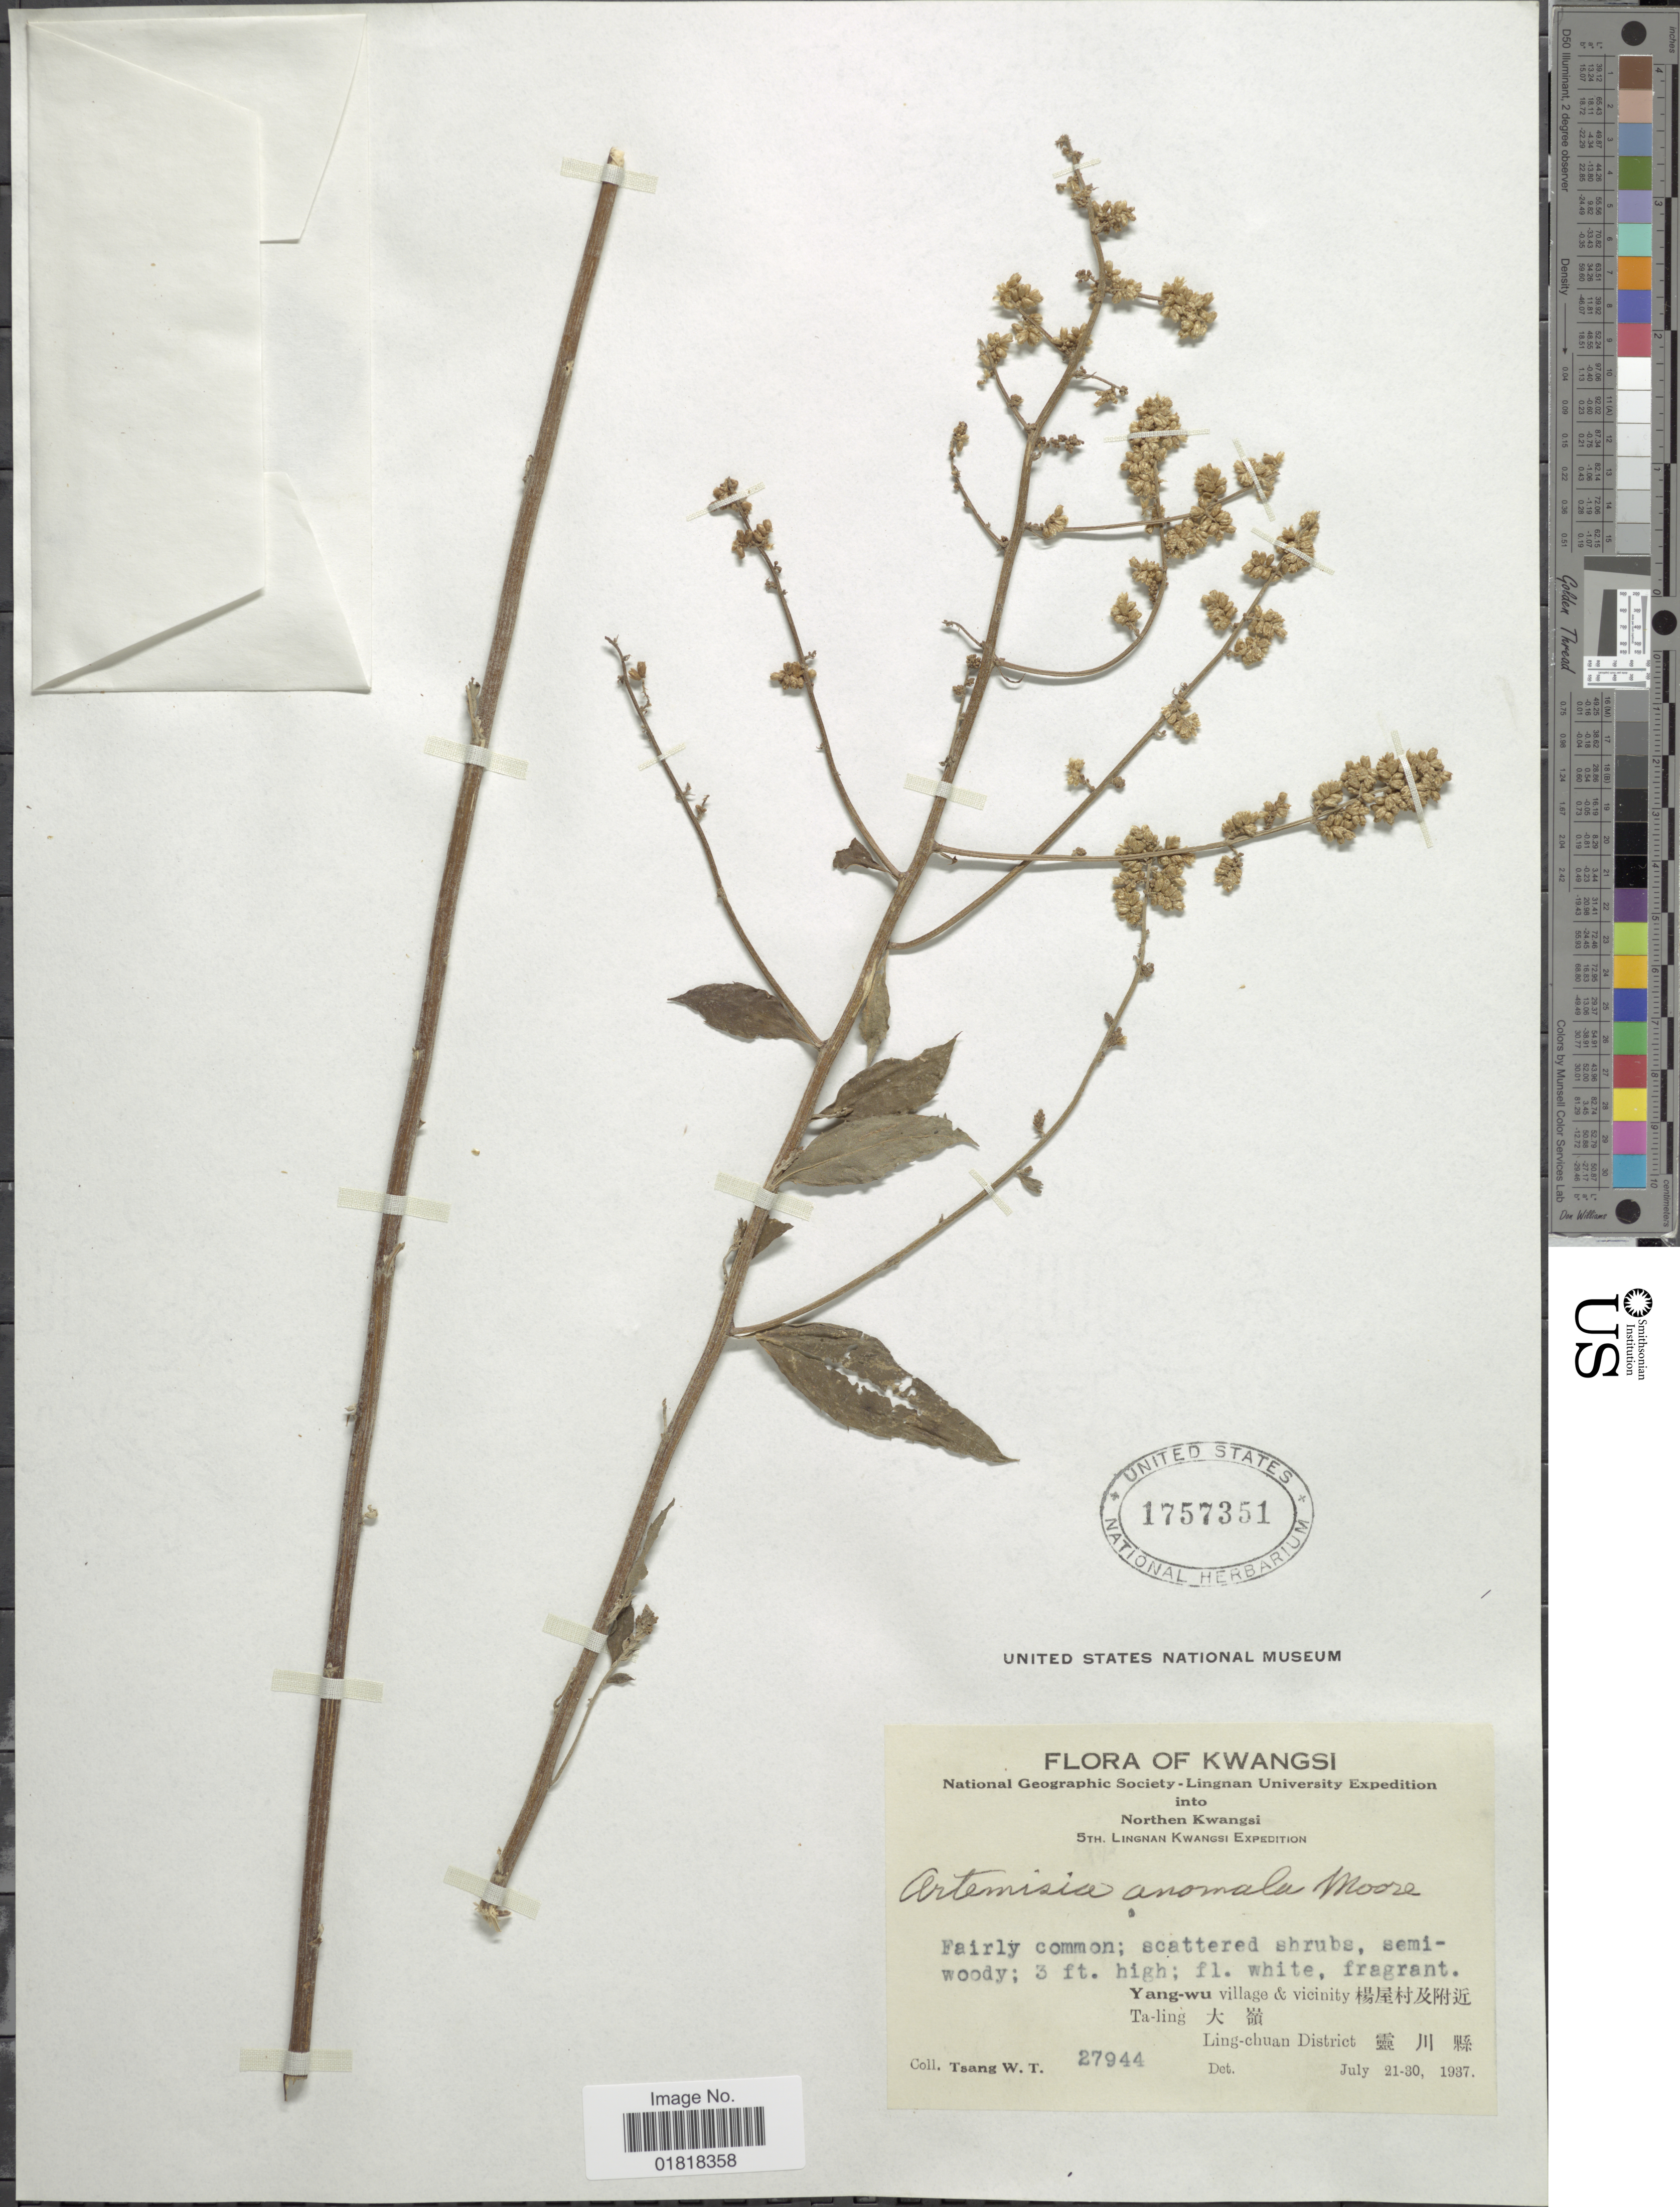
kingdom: Plantae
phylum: Tracheophyta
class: Magnoliopsida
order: Asterales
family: Asteraceae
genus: Artemisia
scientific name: Artemisia anomala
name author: S. Moore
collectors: W. T. Tsang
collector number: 27944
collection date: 1937-07-21/1937-07-30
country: China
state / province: Guangxi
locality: Kwangsi, into Norhern Kwangsi, Lingnan Kwangsi, yang-wu village & vicinity, Taling, Ling-chuan District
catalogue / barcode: US 1757351